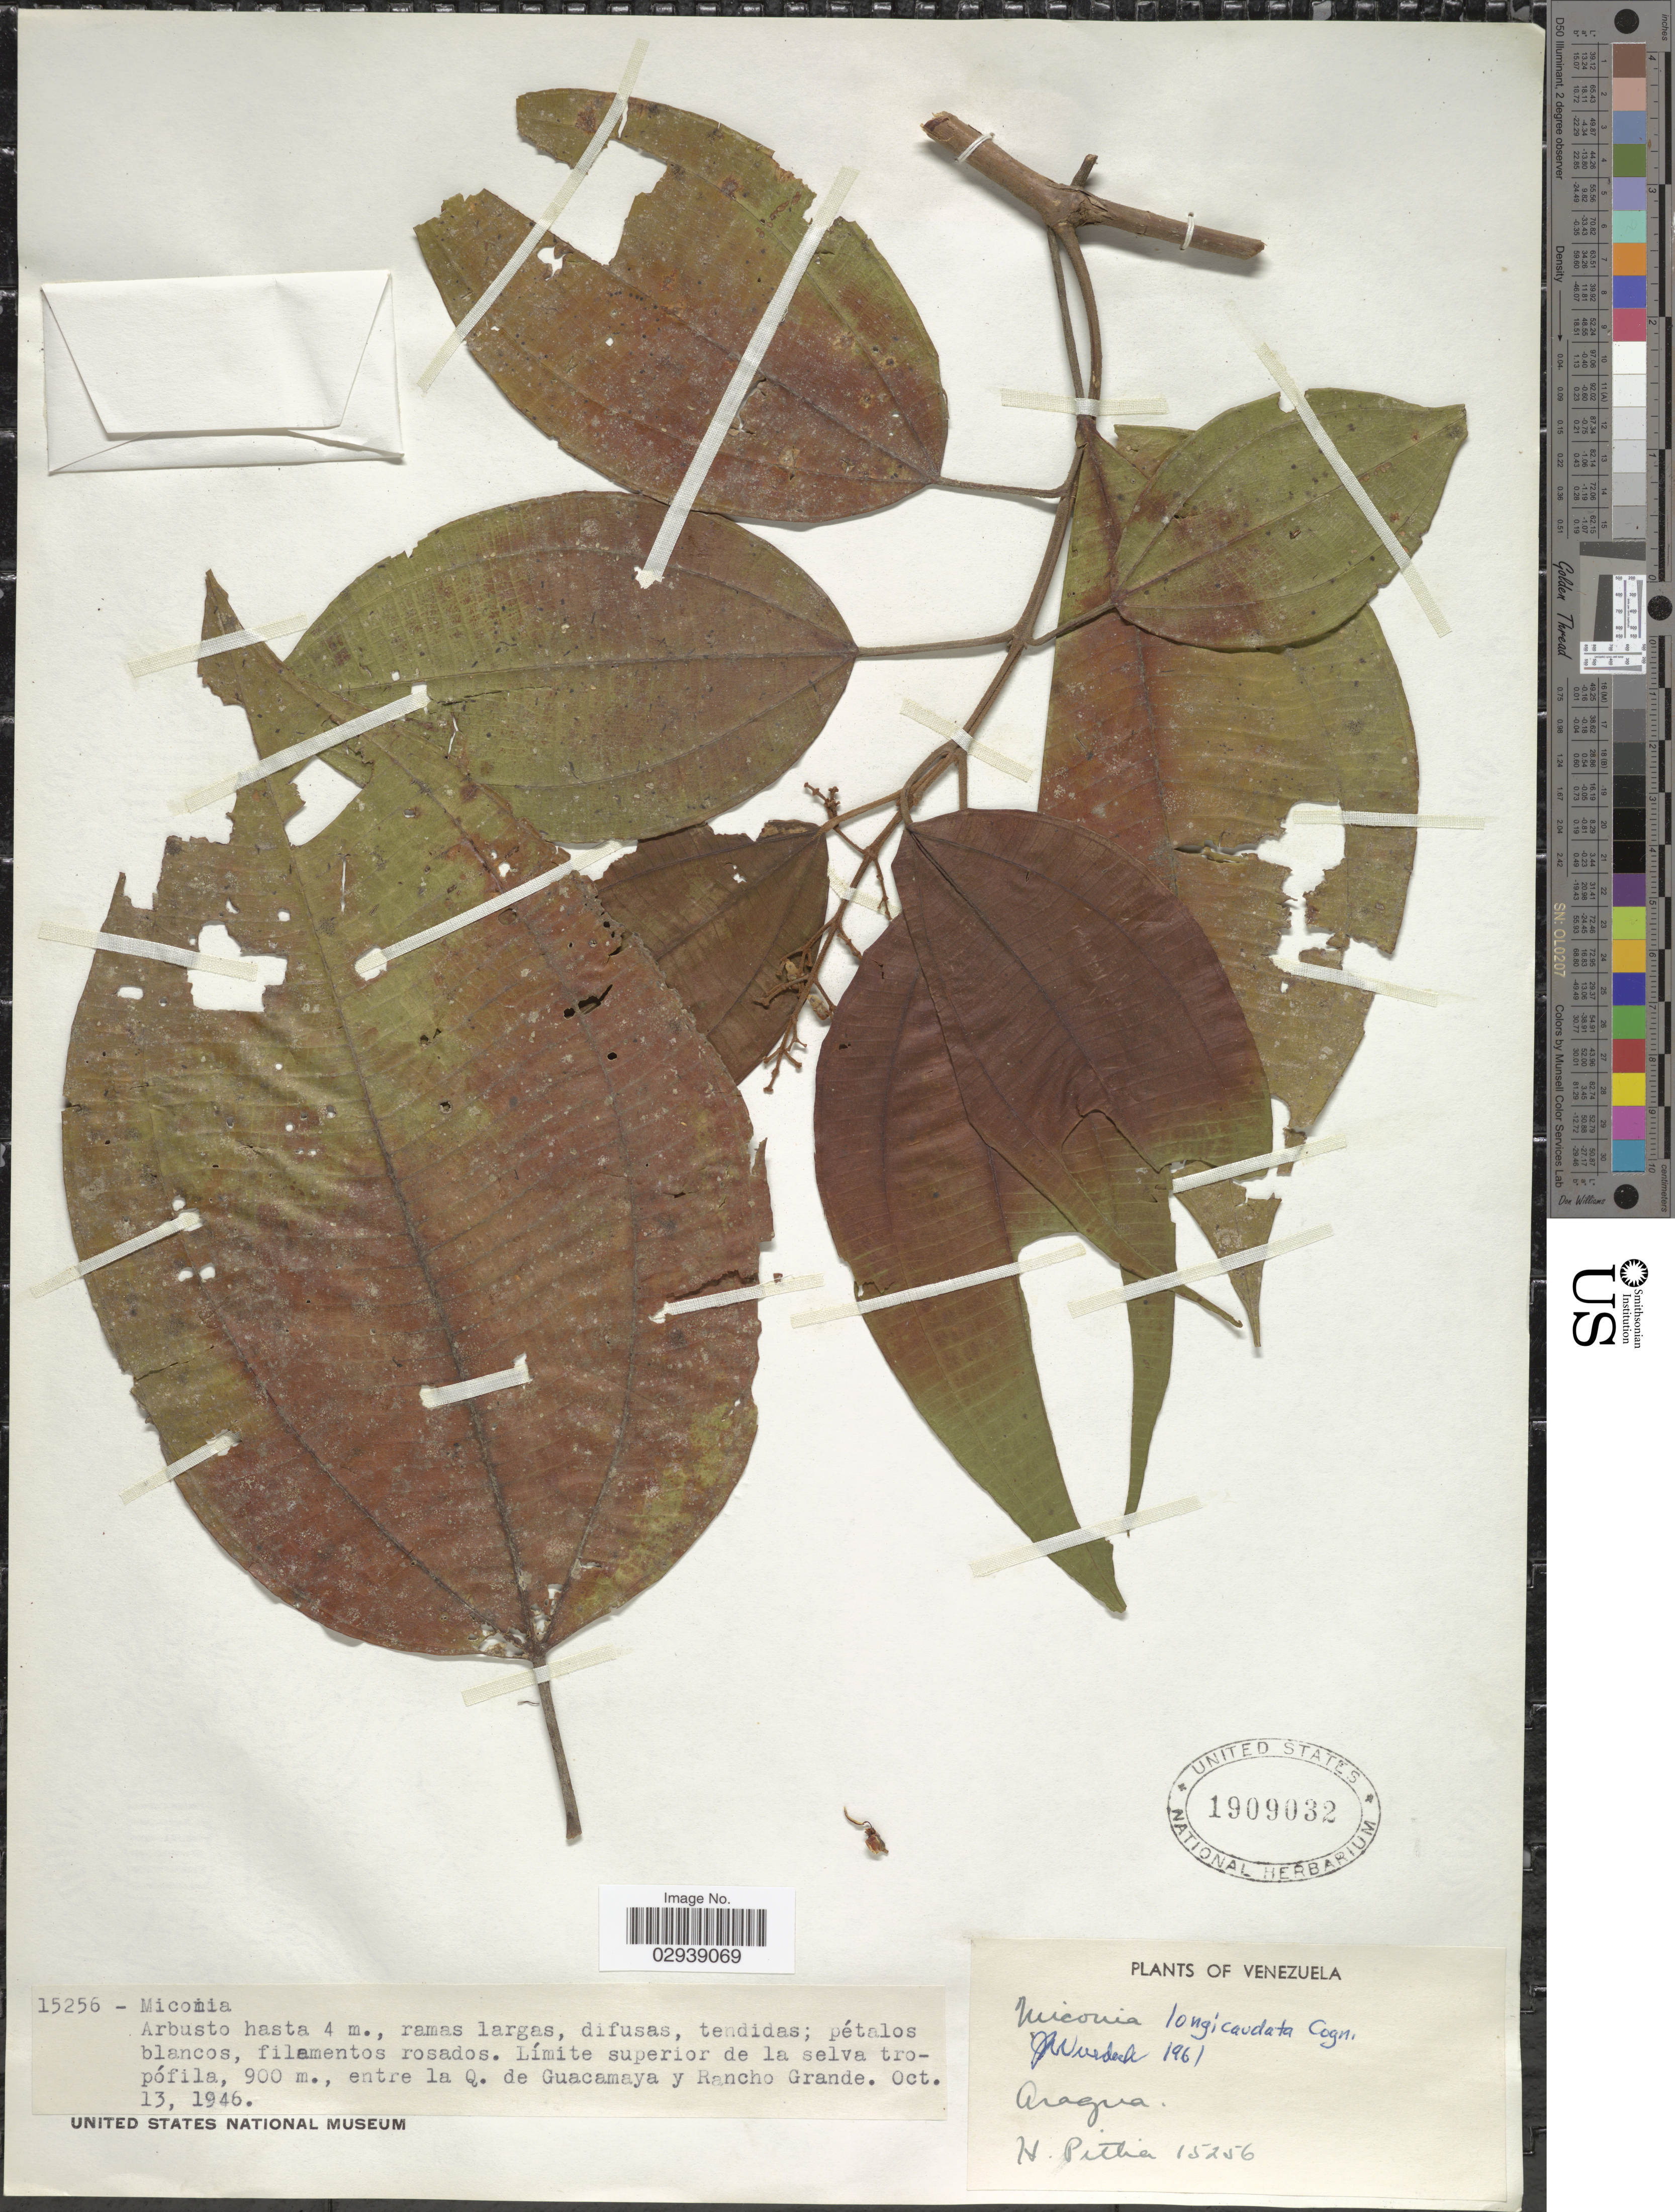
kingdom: Plantae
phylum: Tracheophyta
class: Magnoliopsida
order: Myrtales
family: Melastomataceae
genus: Miconia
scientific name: Miconia donaeana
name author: Naudin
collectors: H. F. Pittier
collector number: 15256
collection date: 1946-10-13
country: Venezuela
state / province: Aragua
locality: Límite superior de la selva tropófila, entre la Q. de Guacamaya y Rancho Grande.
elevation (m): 900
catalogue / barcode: US 1909032